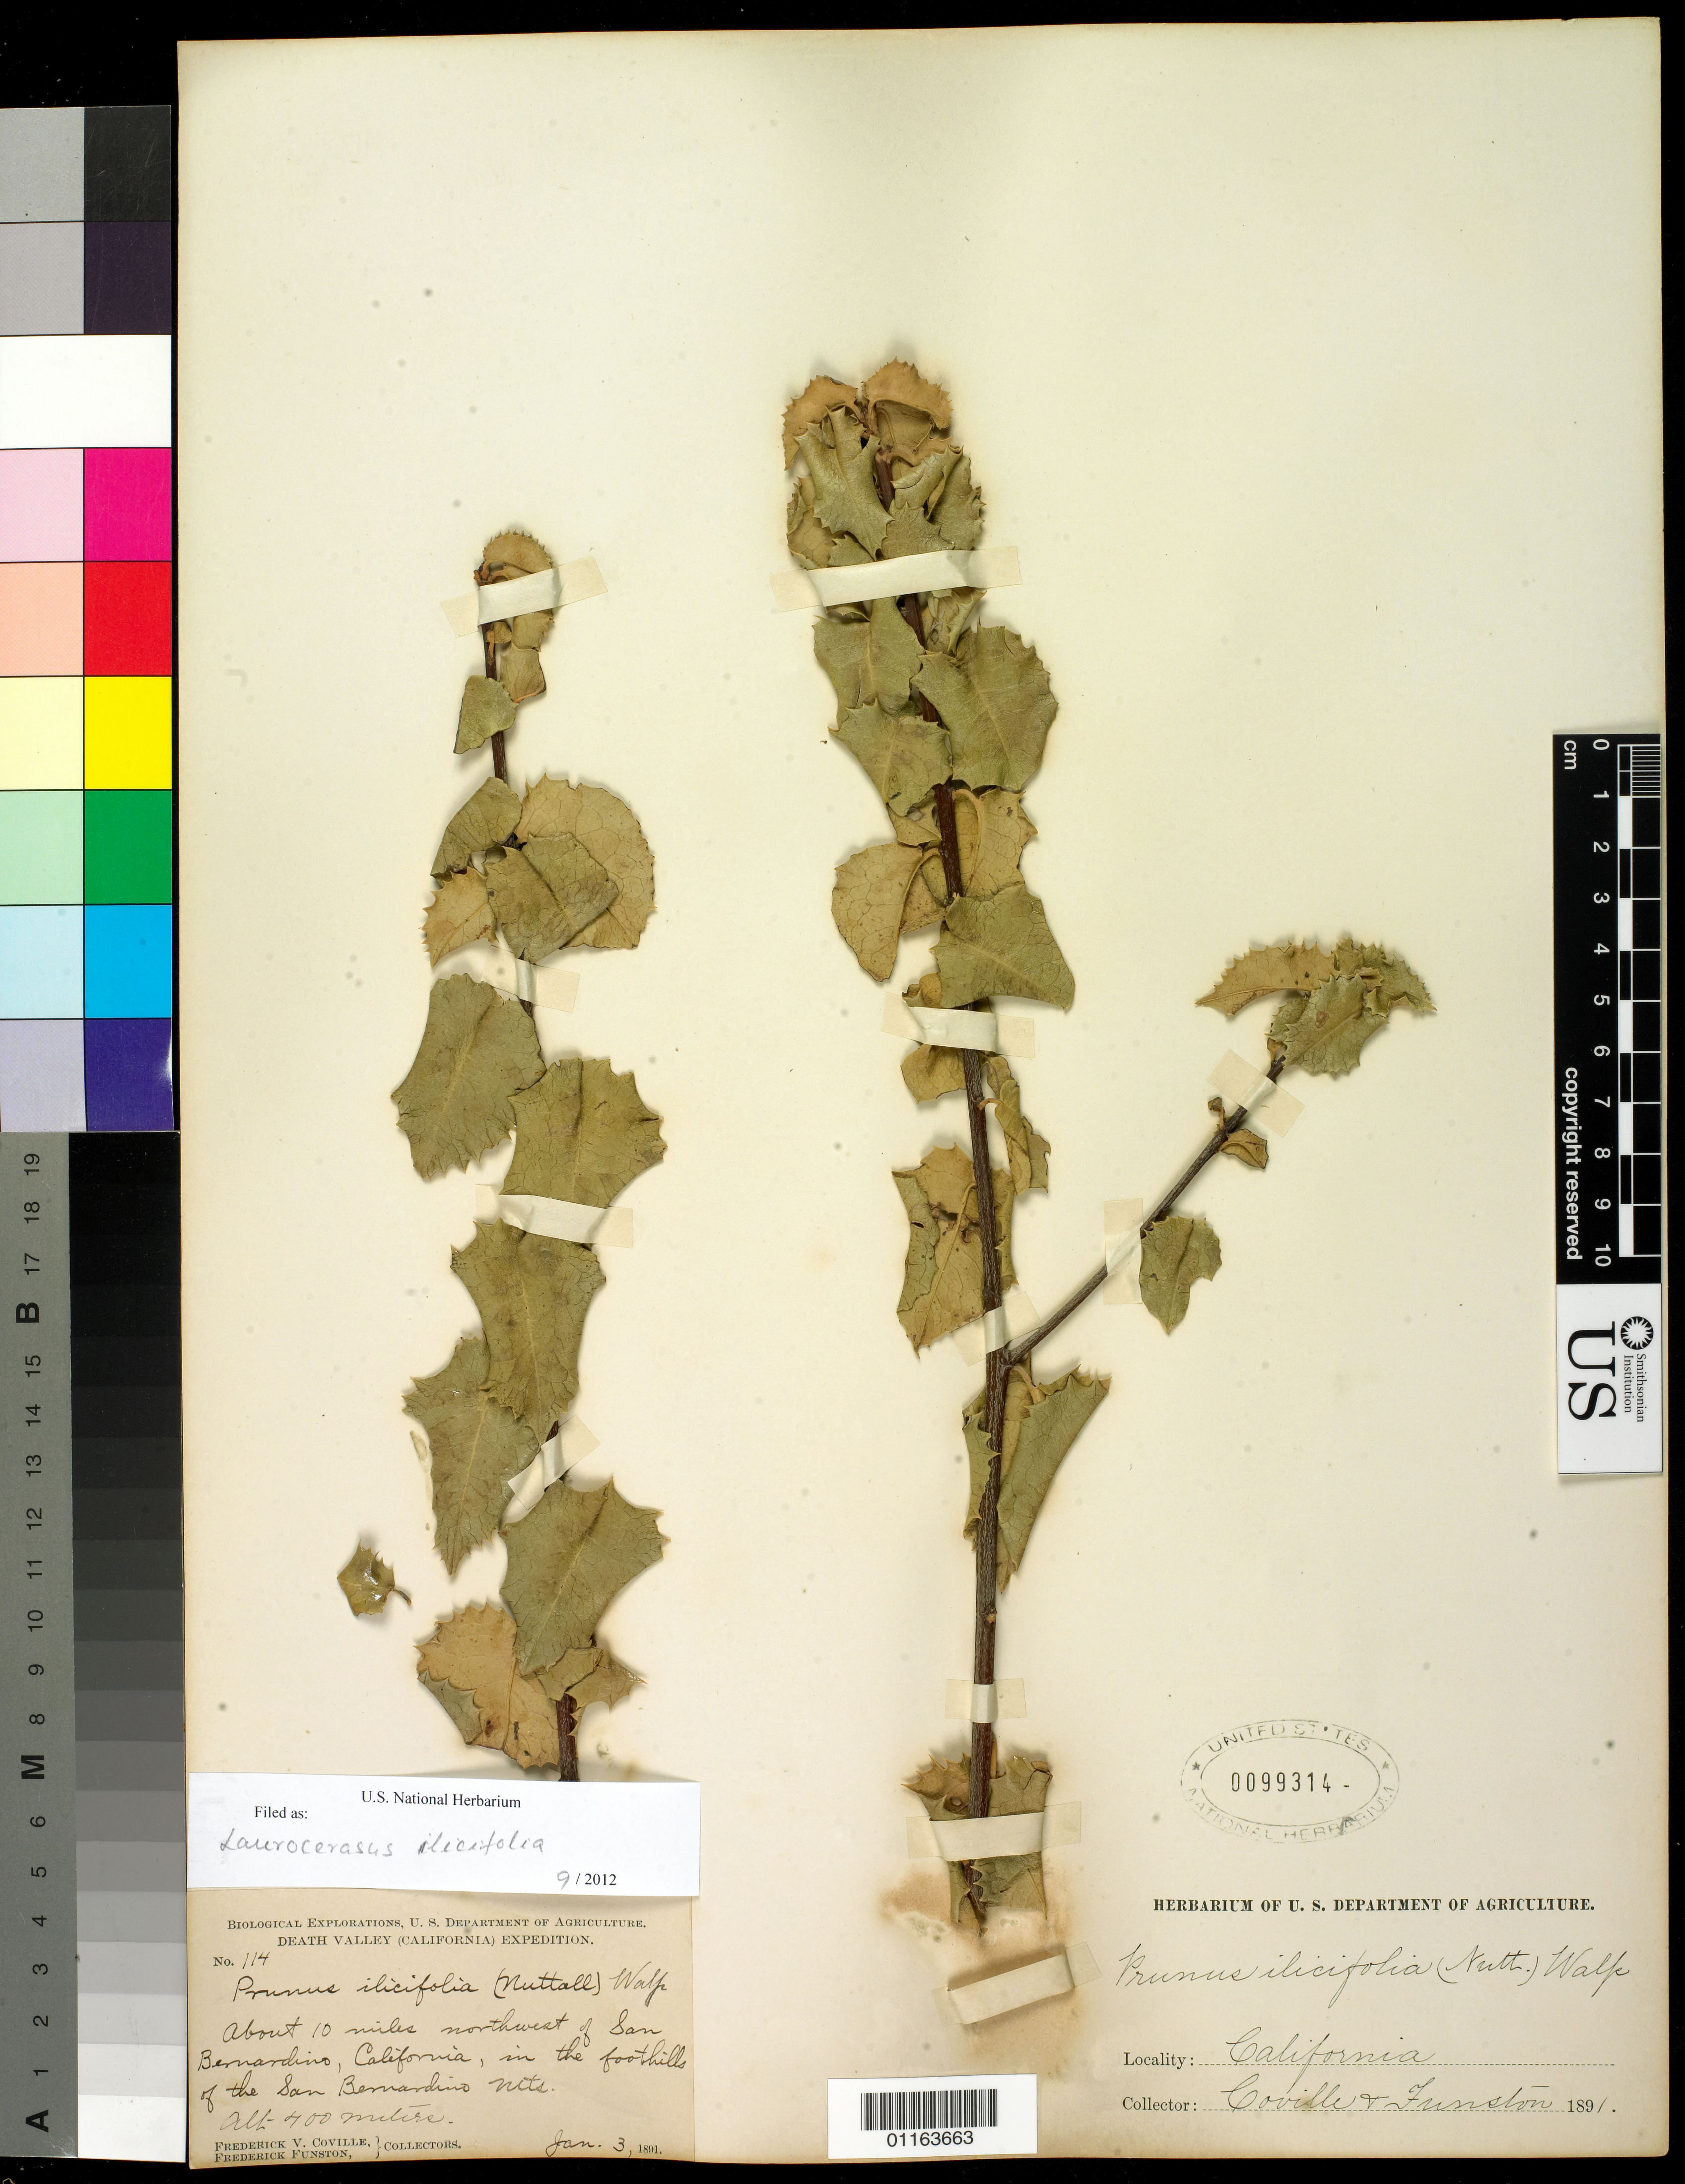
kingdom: Plantae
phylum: Tracheophyta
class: Magnoliopsida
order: Rosales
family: Rosaceae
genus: Prunus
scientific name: Prunus ilicifolia var. ilicifolia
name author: (Nutt. ex Hook. & Arn.) D. Dietr.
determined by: Strong, Mark T., (BOT), Smithsonian Institution - National Museum of Natural History (UNITED STATES)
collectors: F. V. Coville & F. Funston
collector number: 114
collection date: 1891-01-03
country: United States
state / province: California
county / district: San Bernardino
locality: About 10 miles northwest of San Bernardino, in the foothills of the San Bernardino Mts.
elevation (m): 400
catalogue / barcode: US 99314